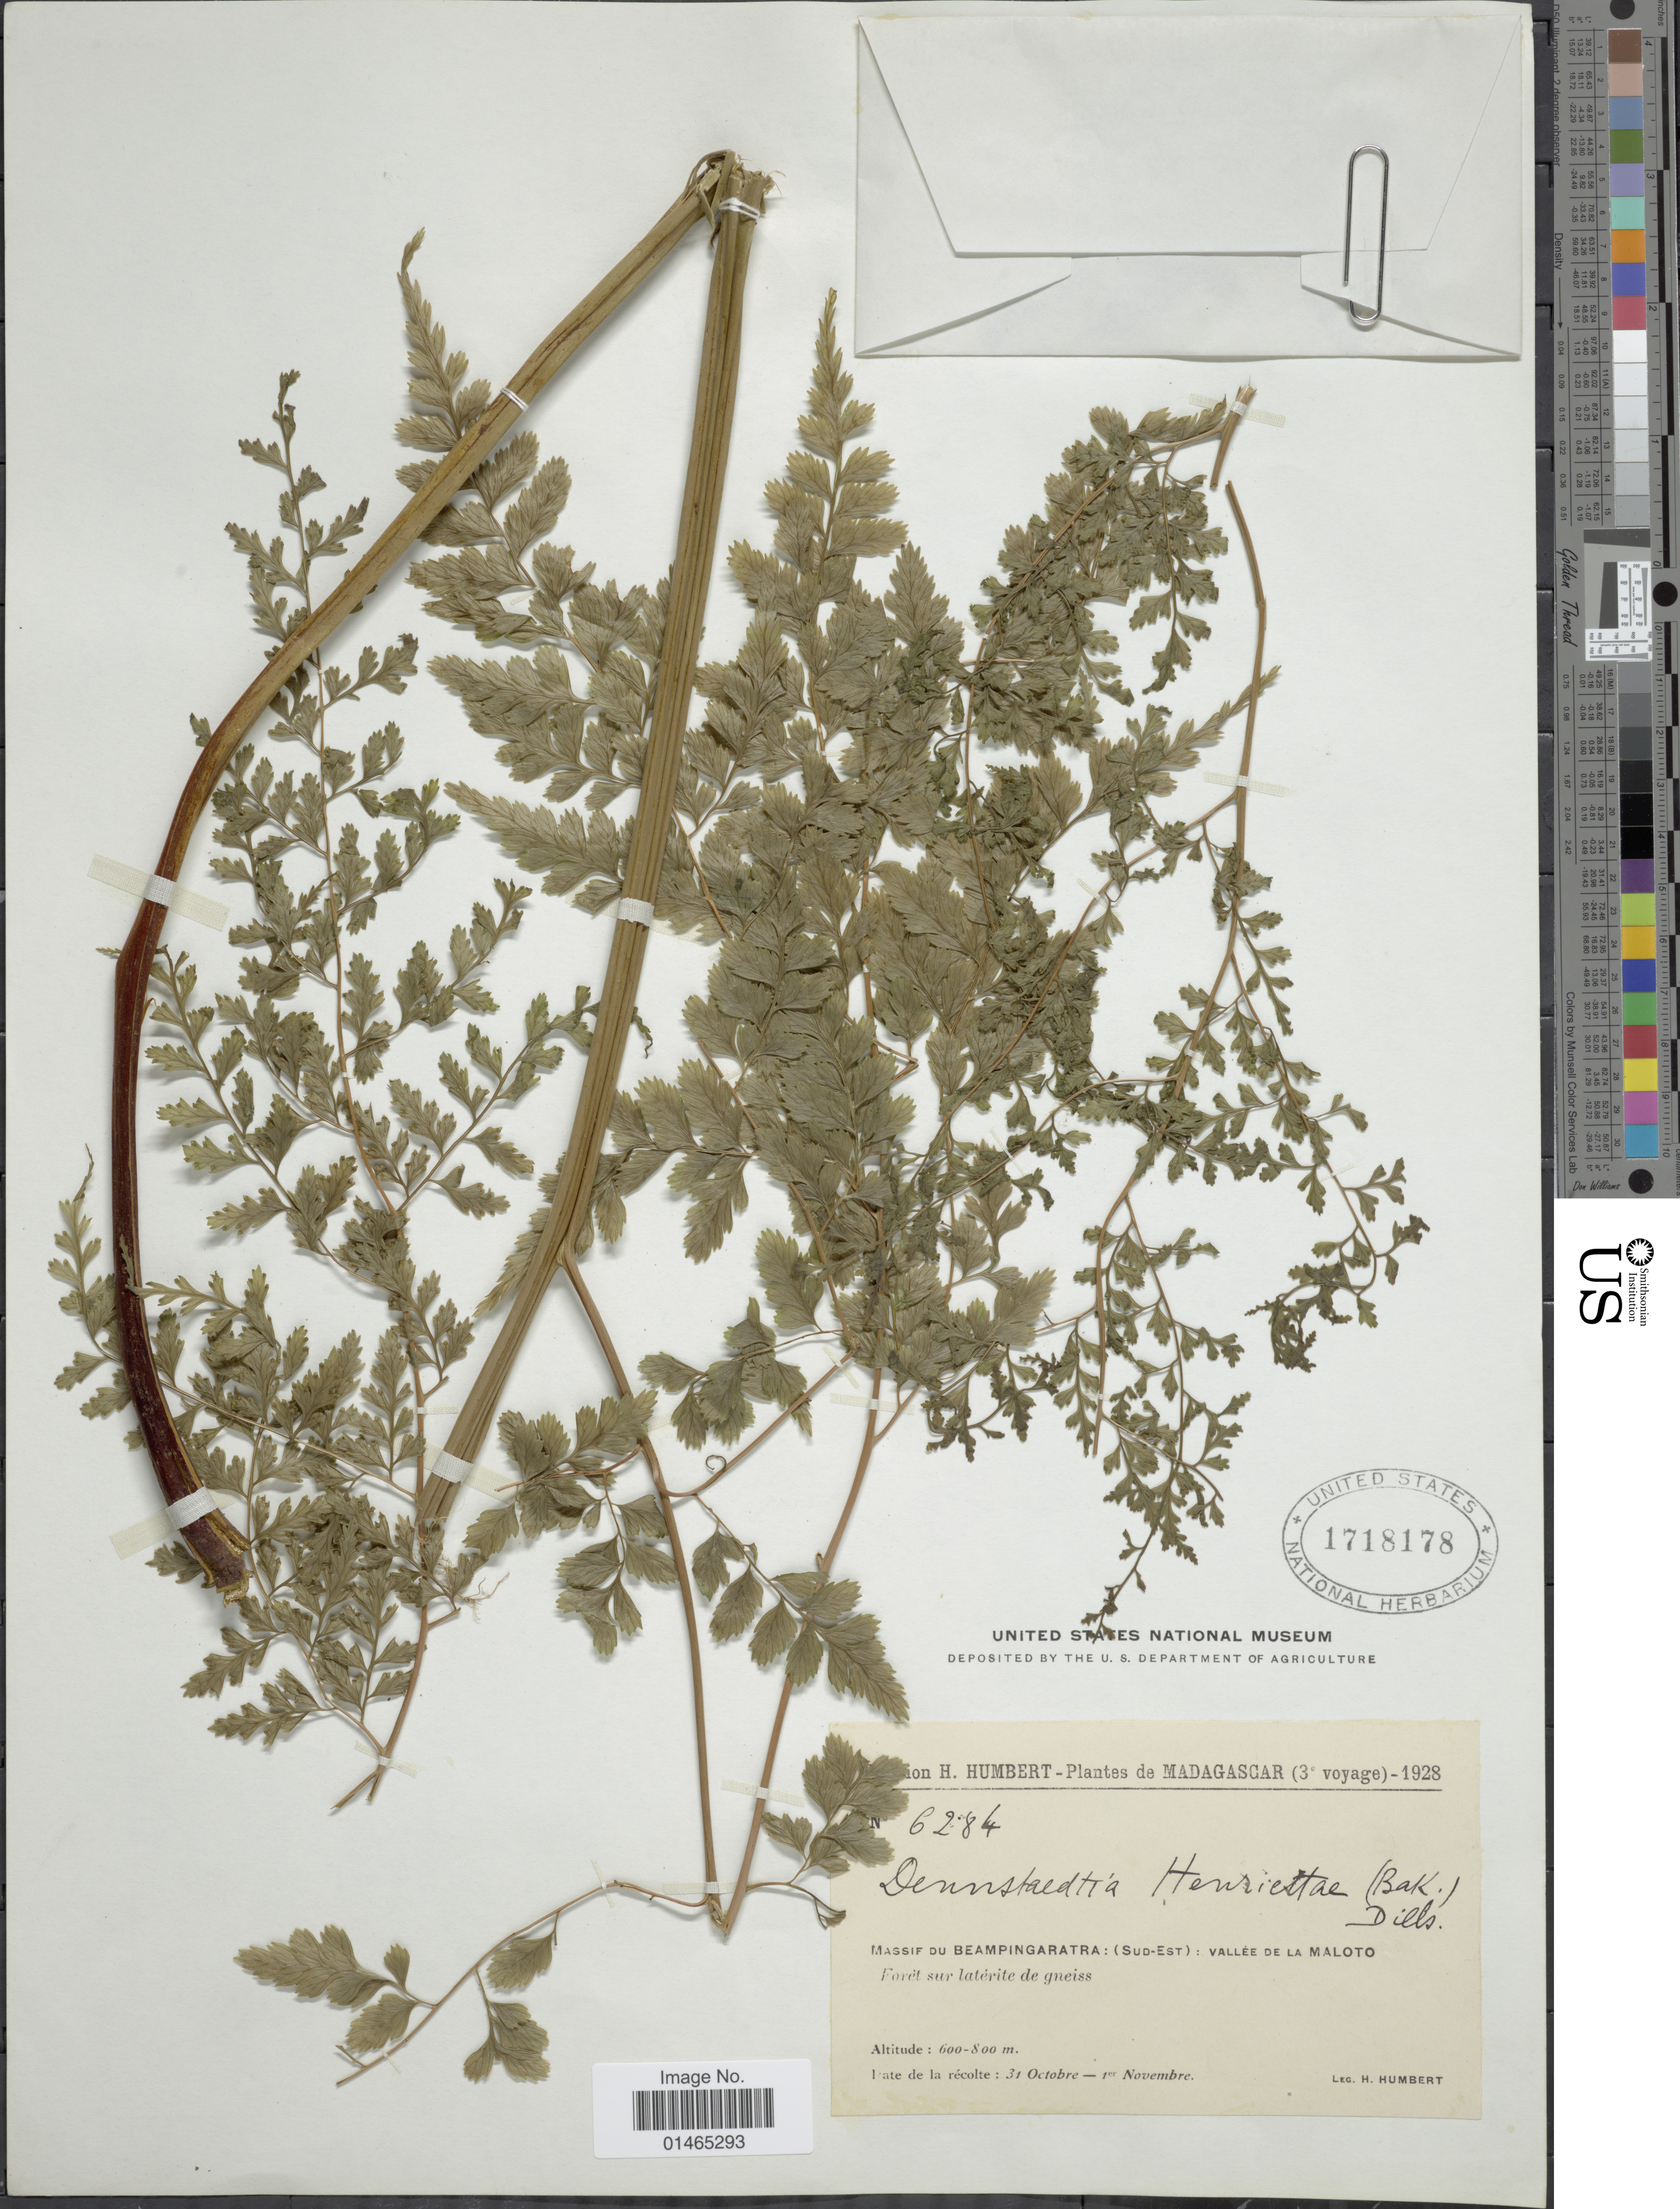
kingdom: Plantae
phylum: Tracheophyta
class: Polypodiopsida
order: Polypodiales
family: Dennstaedtiaceae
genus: Dennstaedtia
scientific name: Dennstaedtia henriettae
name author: (Baker) Diels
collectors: H. Humbert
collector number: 6284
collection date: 1928-10-31/1928-11-01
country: Madagascar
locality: Massif du Beampingaratra: (Sud-Est): Vallée de la Maloto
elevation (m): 600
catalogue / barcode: US 1718178